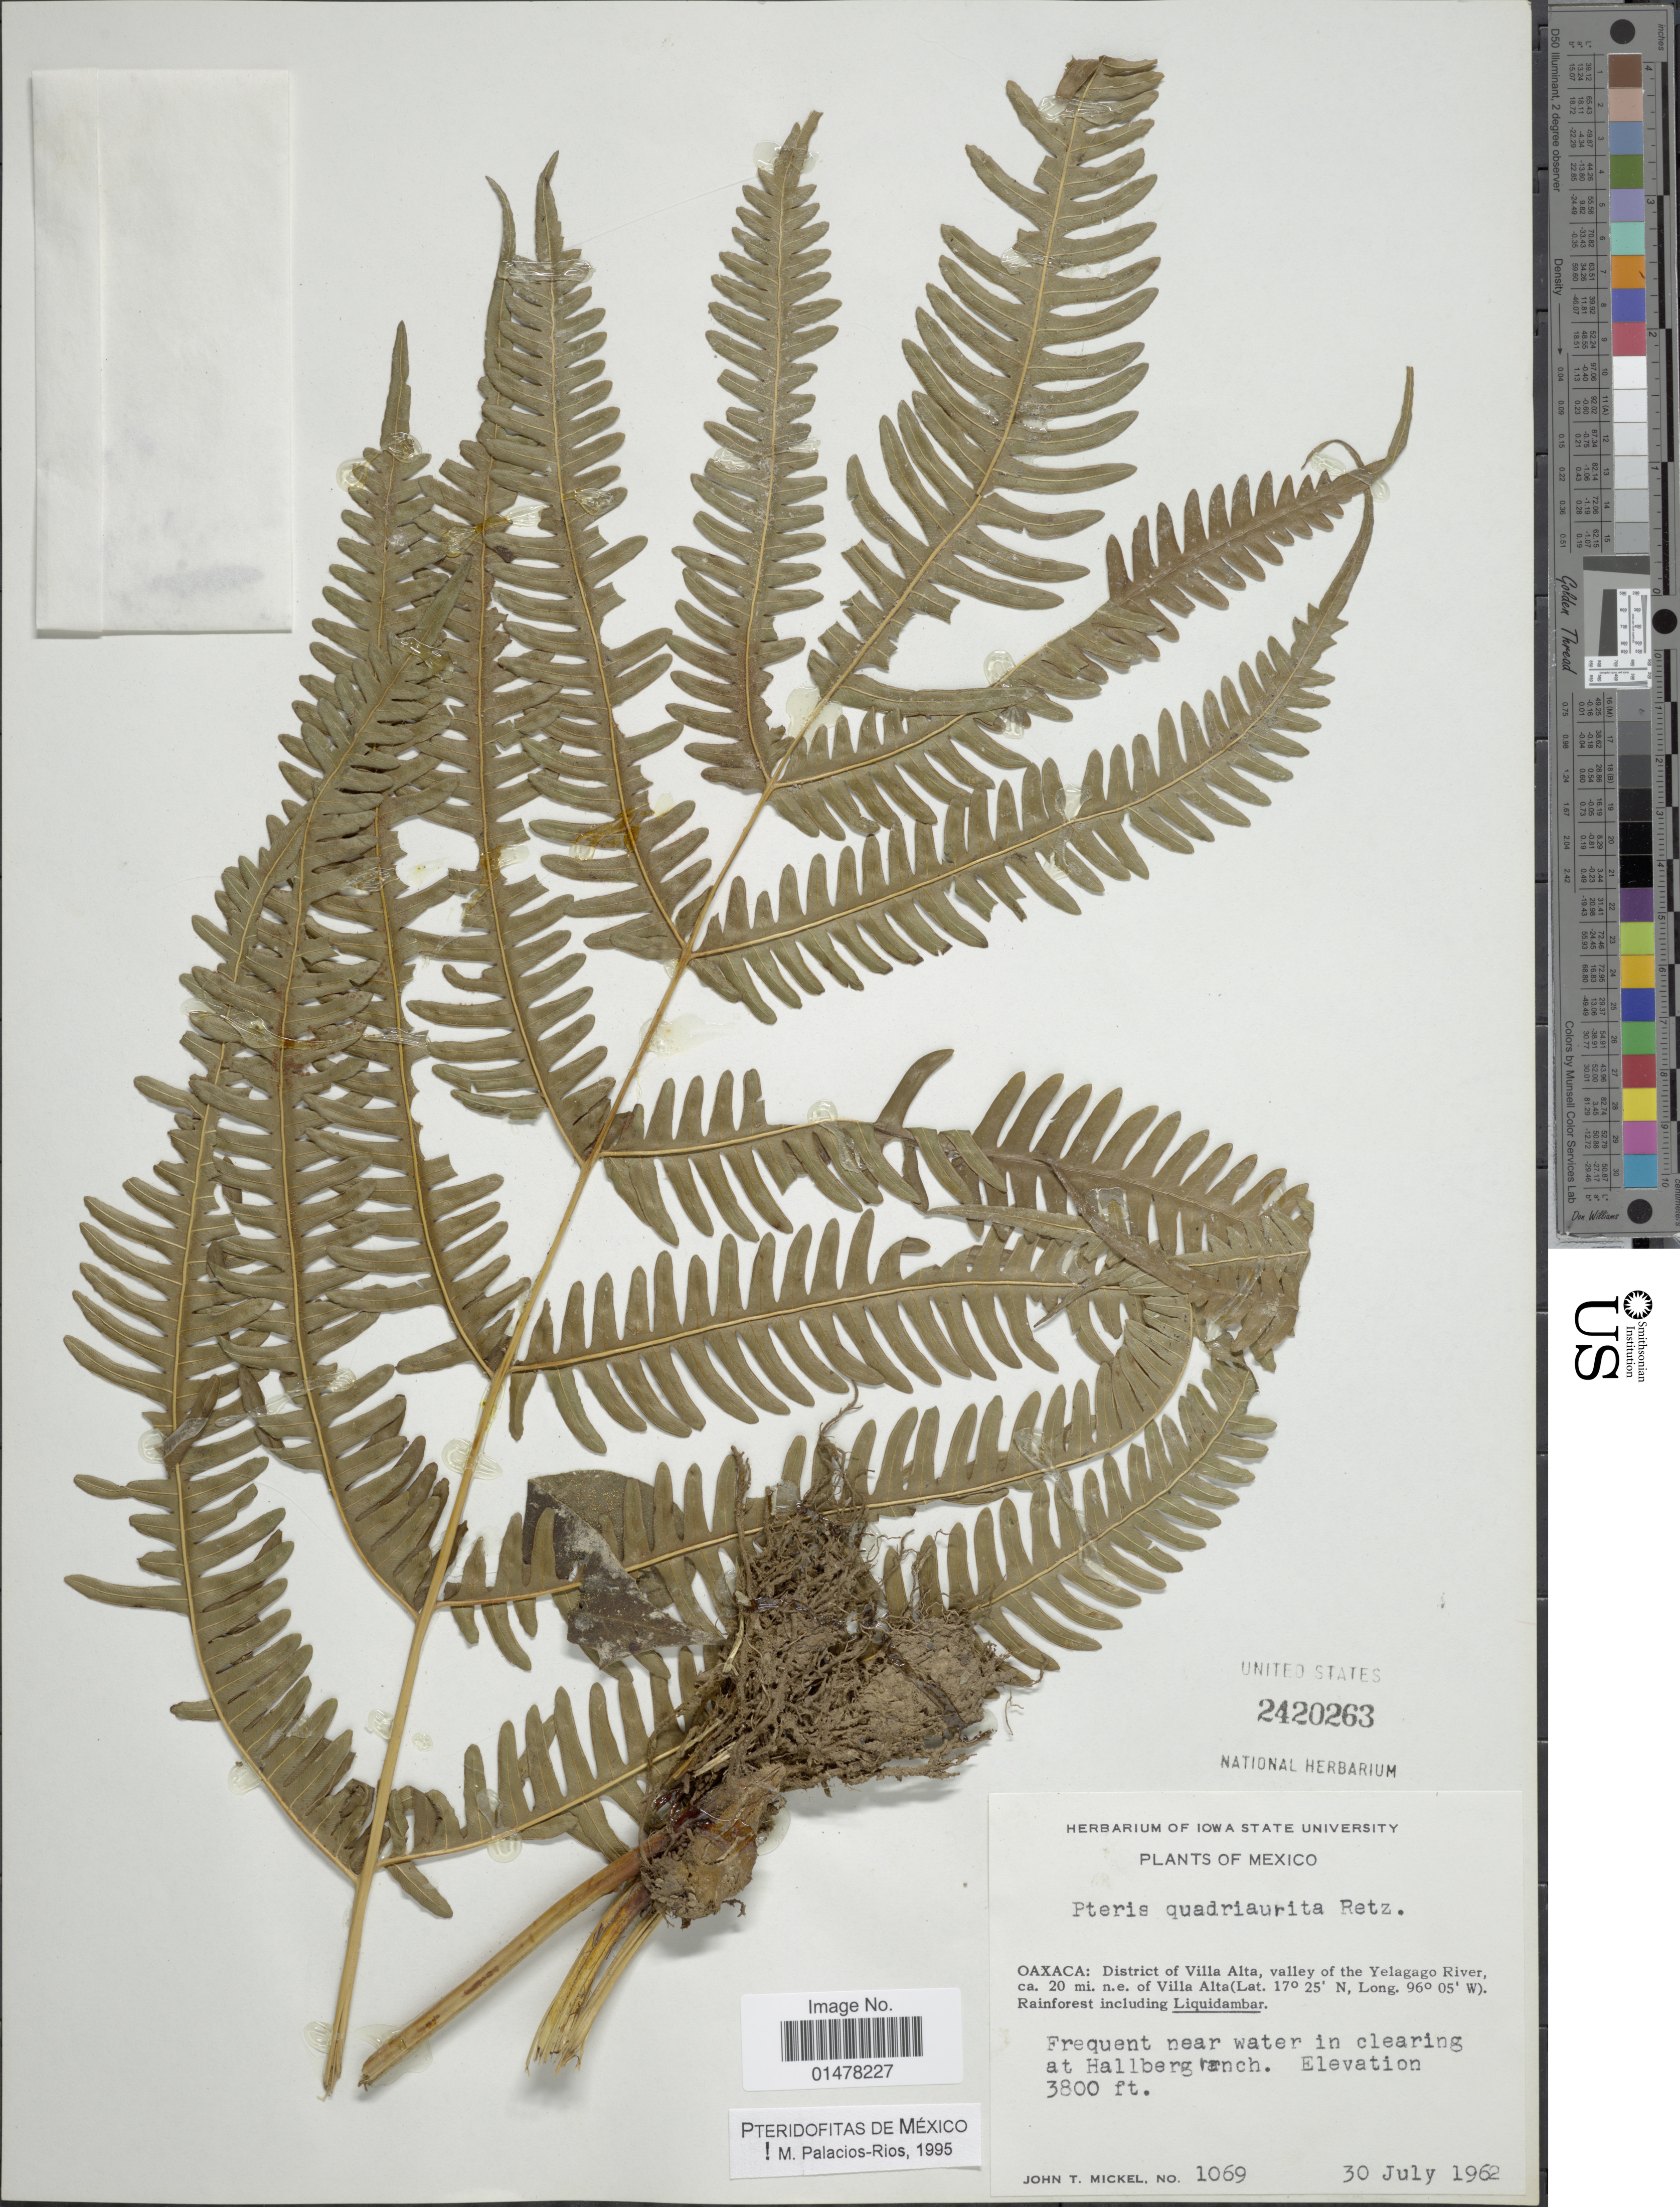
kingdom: Plantae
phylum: Tracheophyta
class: Polypodiopsida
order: Polypodiales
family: Pteridaceae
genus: Pteris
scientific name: Pteris quadriaurita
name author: Retz.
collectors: J. T. Mickel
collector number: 1069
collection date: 1962-07-30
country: Mexico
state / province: Oaxaca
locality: Mexico, Oaxaca: District of Villa Alta, valley of the Yelagago river, ca. 20 mi. n.e. of Villa Alta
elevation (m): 1158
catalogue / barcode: US 2420263